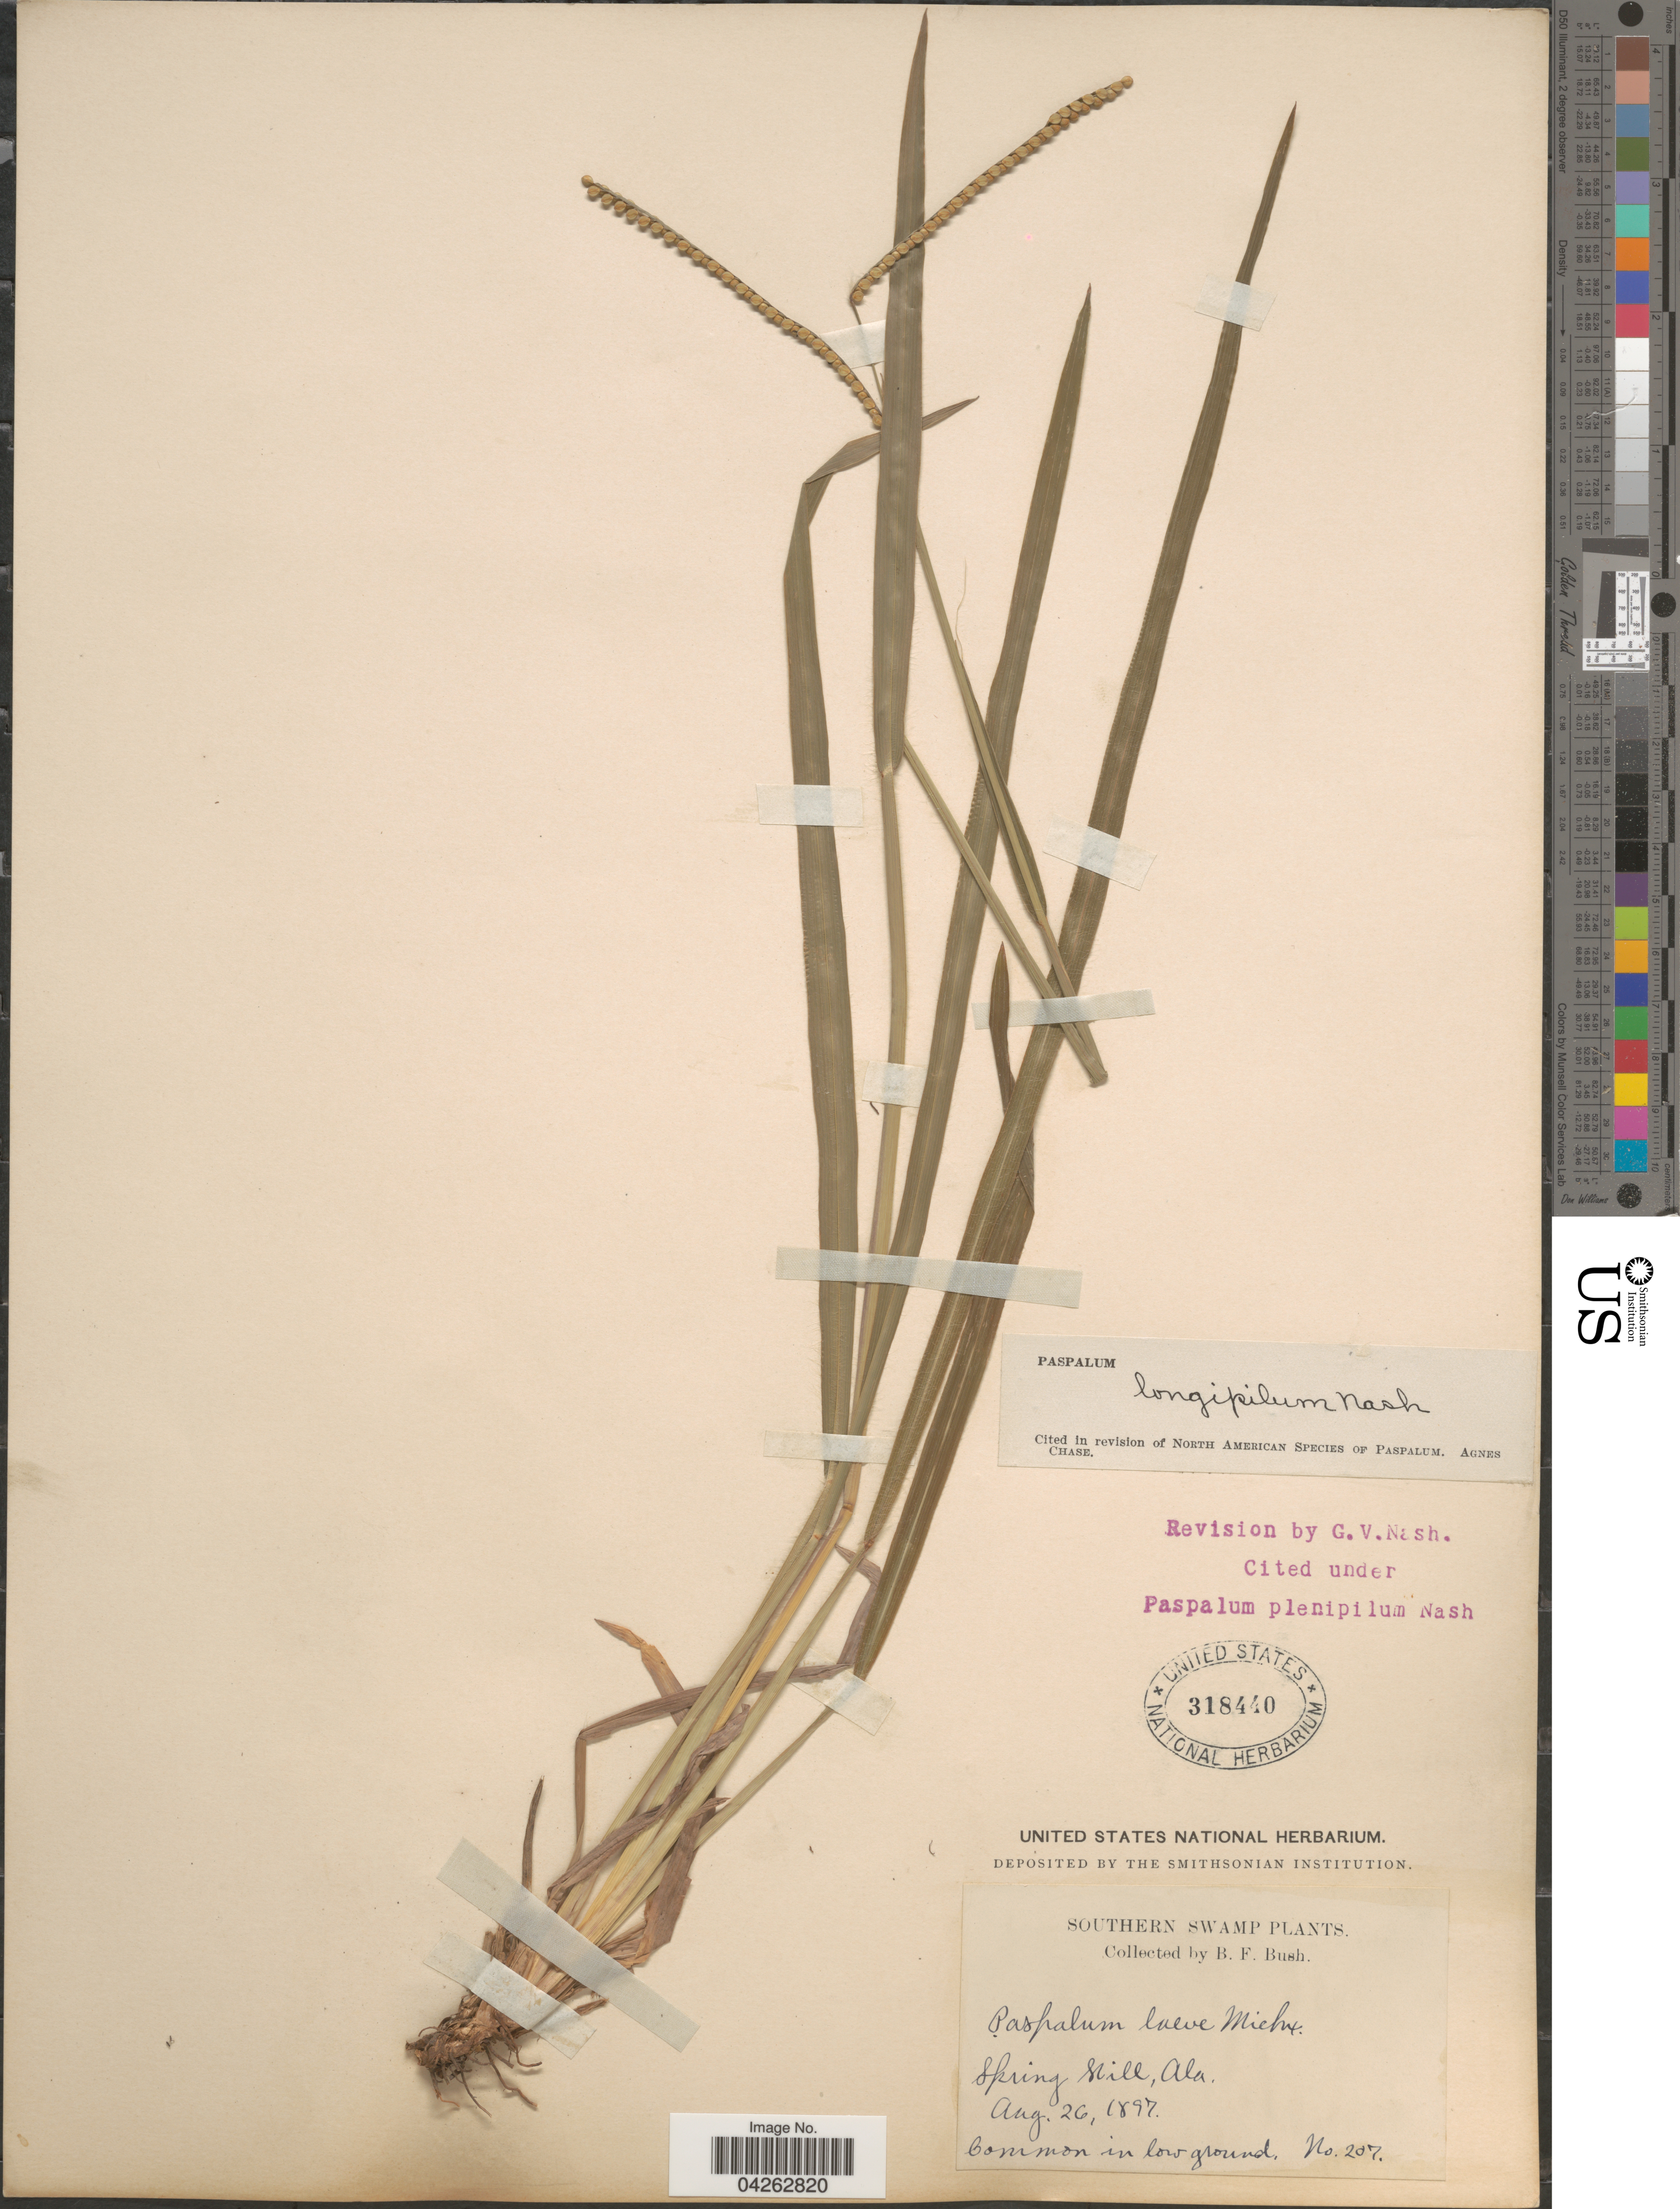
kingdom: Plantae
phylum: Tracheophyta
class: Liliopsida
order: Poales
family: Poaceae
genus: Paspalum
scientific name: Paspalum longipilum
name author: Nash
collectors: B. F. Bush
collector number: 207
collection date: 1897-08-26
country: United States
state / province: Alabama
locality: Southern Swamp. Spring Hill.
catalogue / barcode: US 318440